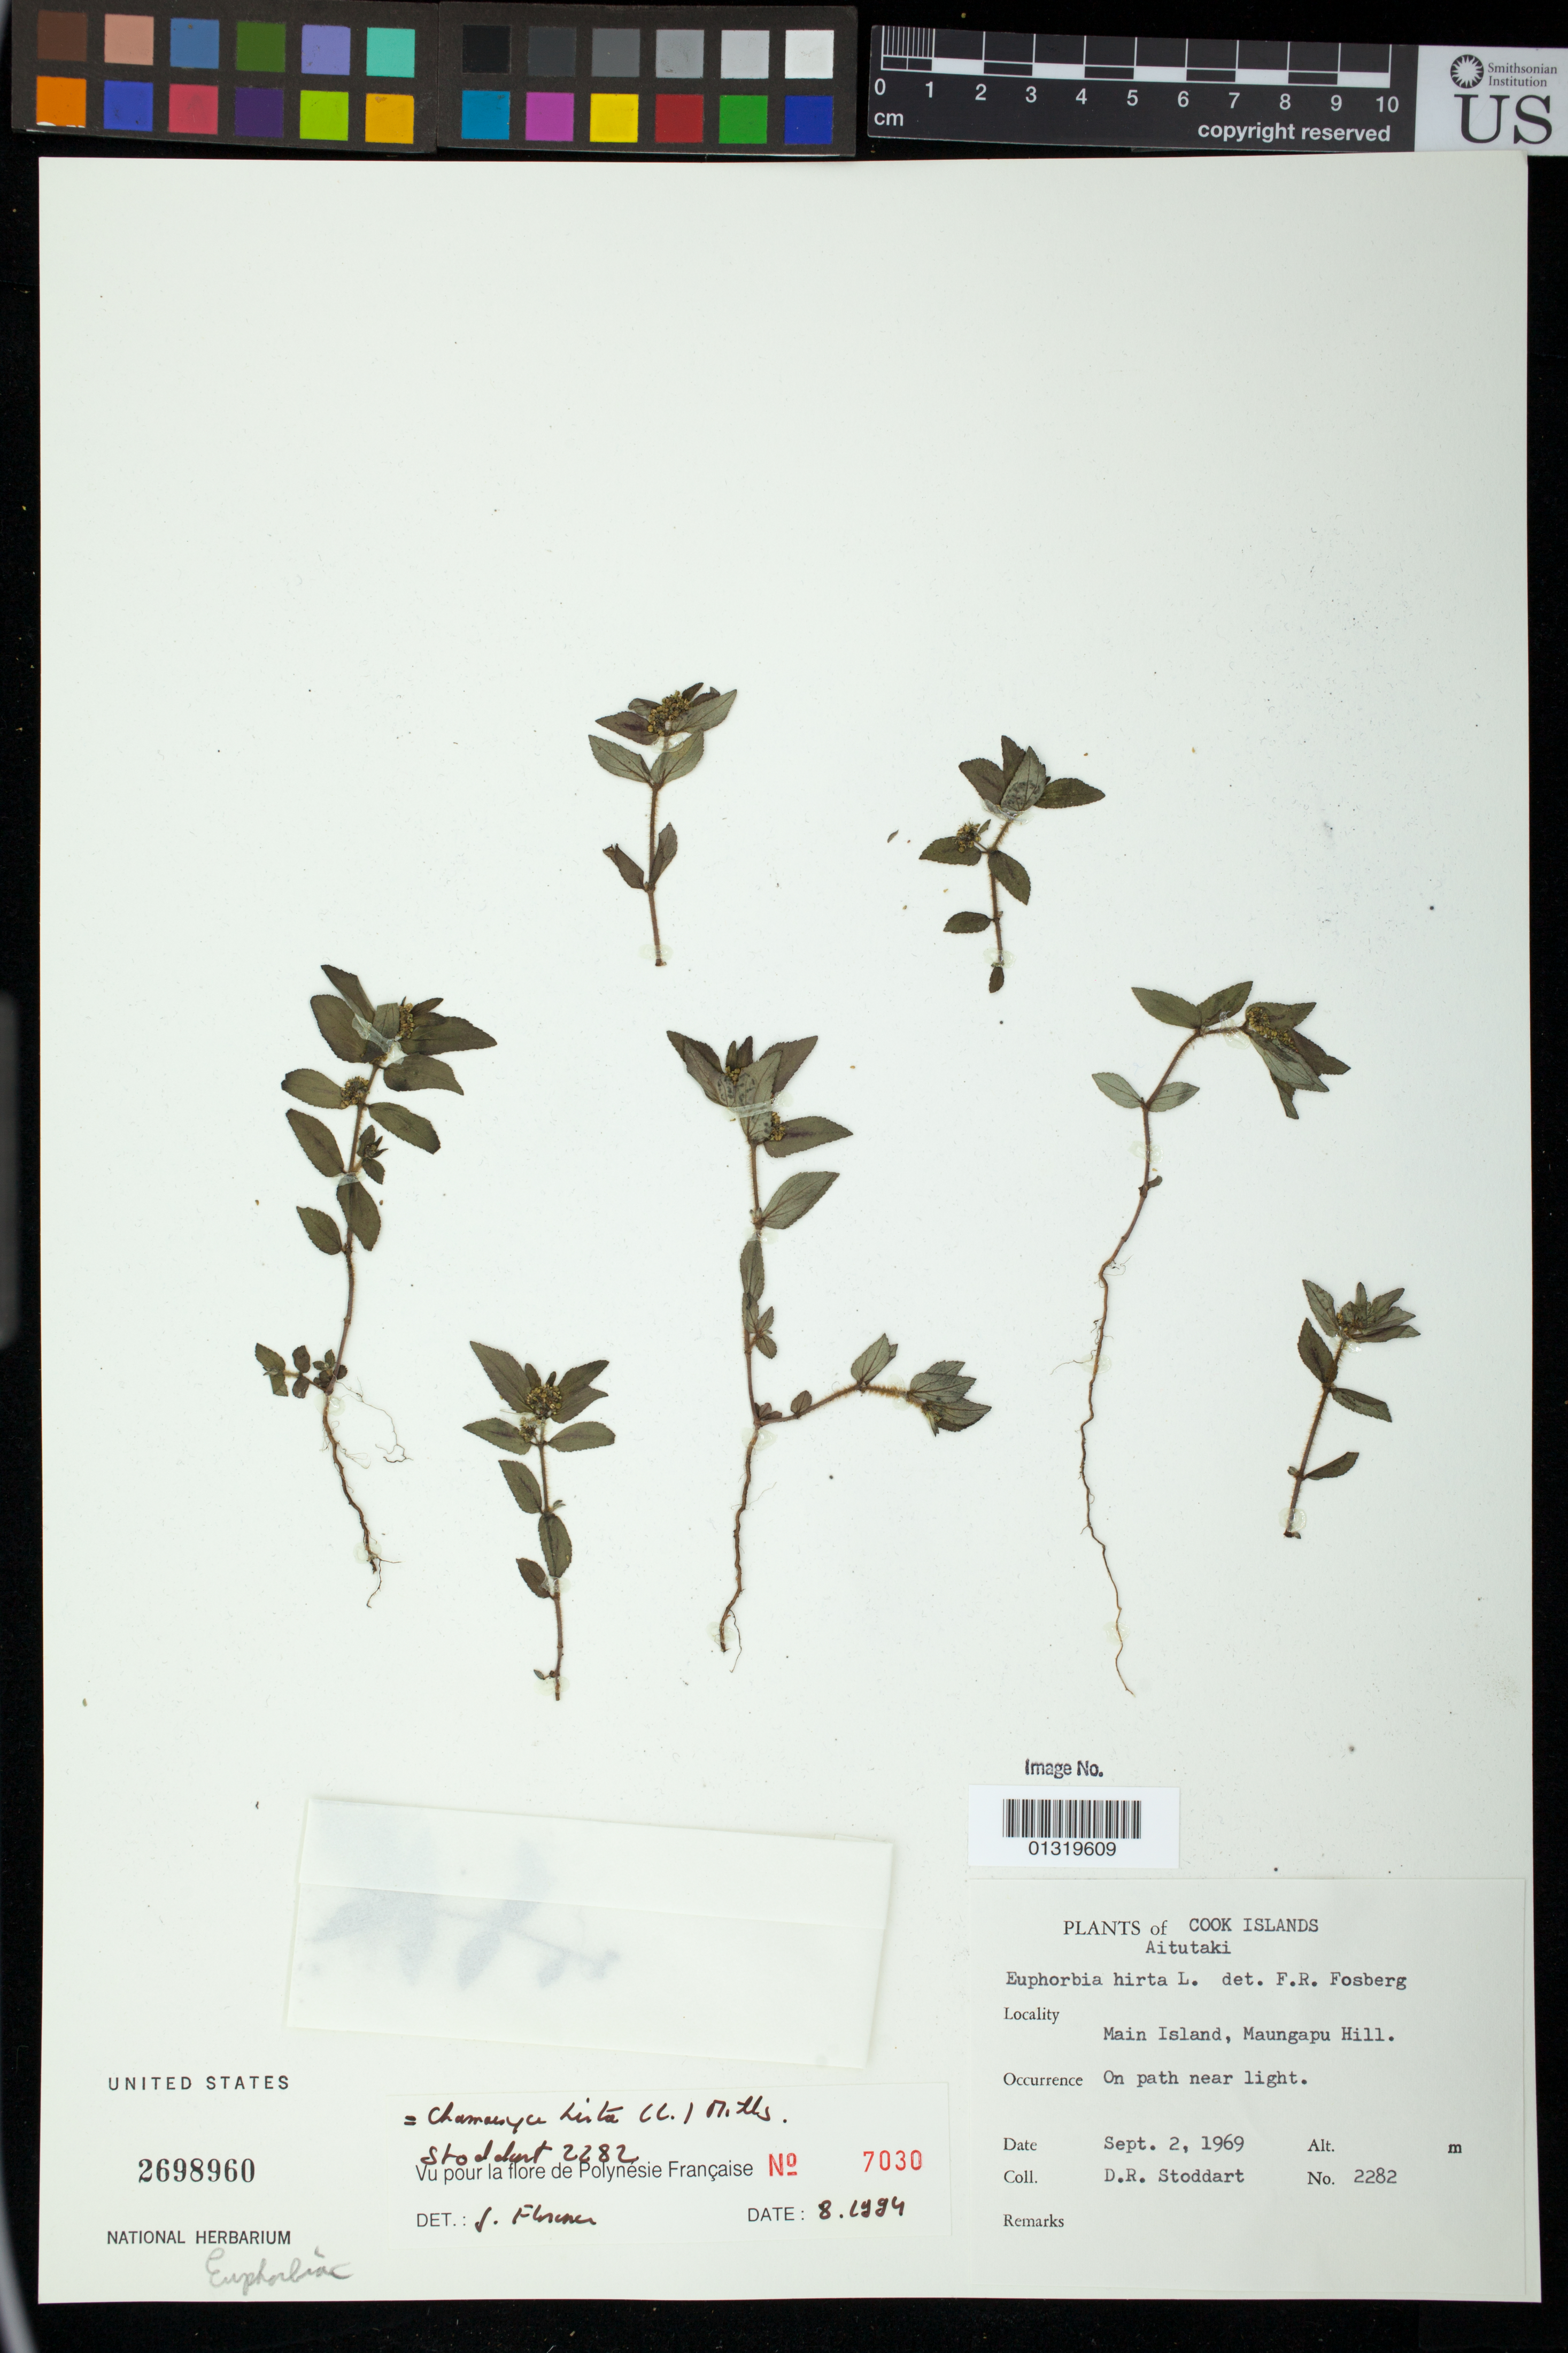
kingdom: Plantae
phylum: Tracheophyta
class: Magnoliopsida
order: Malpighiales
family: Euphorbiaceae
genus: Euphorbia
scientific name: Euphorbia hirta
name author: L.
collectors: D. R. Stoddart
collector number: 2282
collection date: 1969-09-02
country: Cook Islands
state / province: Aitutaki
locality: Main Island, Maungapu Hill.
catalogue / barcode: US 2698960